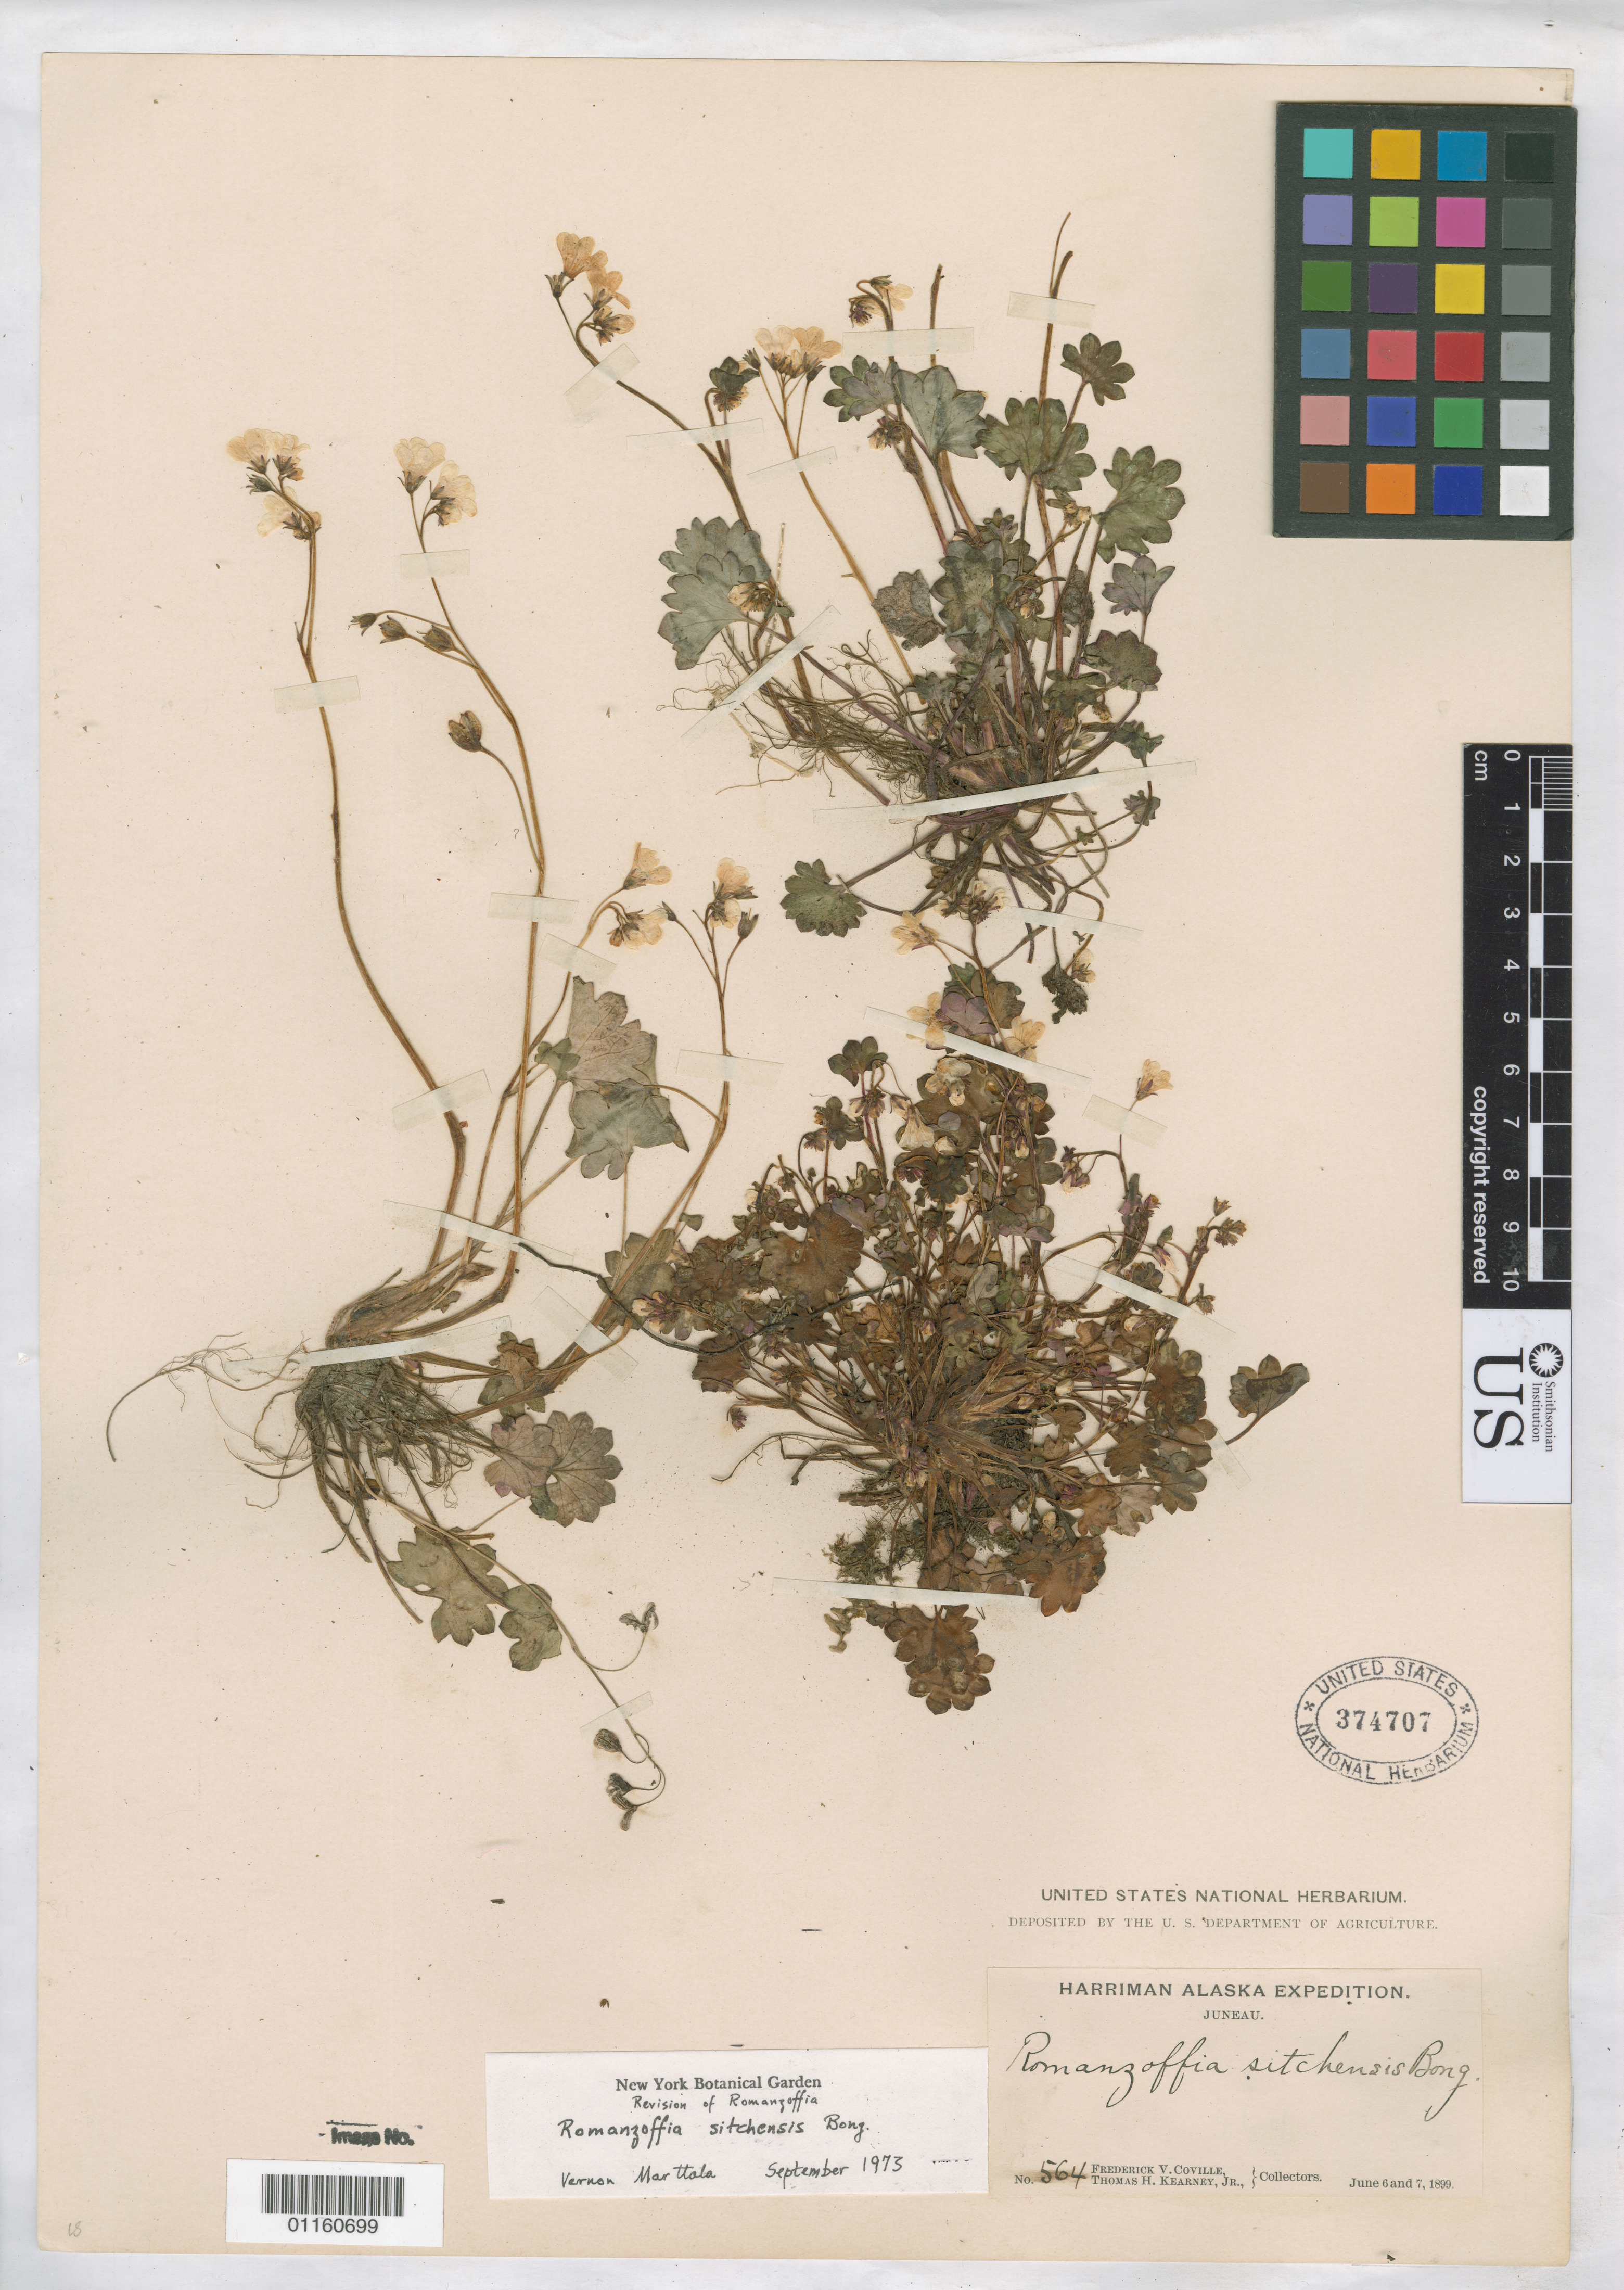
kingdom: Plantae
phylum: Tracheophyta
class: Magnoliopsida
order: Boraginales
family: Hydrophyllaceae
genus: Romanzoffia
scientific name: Romanzoffia sitchensis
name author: Bong.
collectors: F. V. Coville & T. H. Kearney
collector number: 564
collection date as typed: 6 Jun 1899 and 8 Jun 1899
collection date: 1899-06-06,1899-06-08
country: United States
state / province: Alaska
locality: Juneau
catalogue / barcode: US 374707